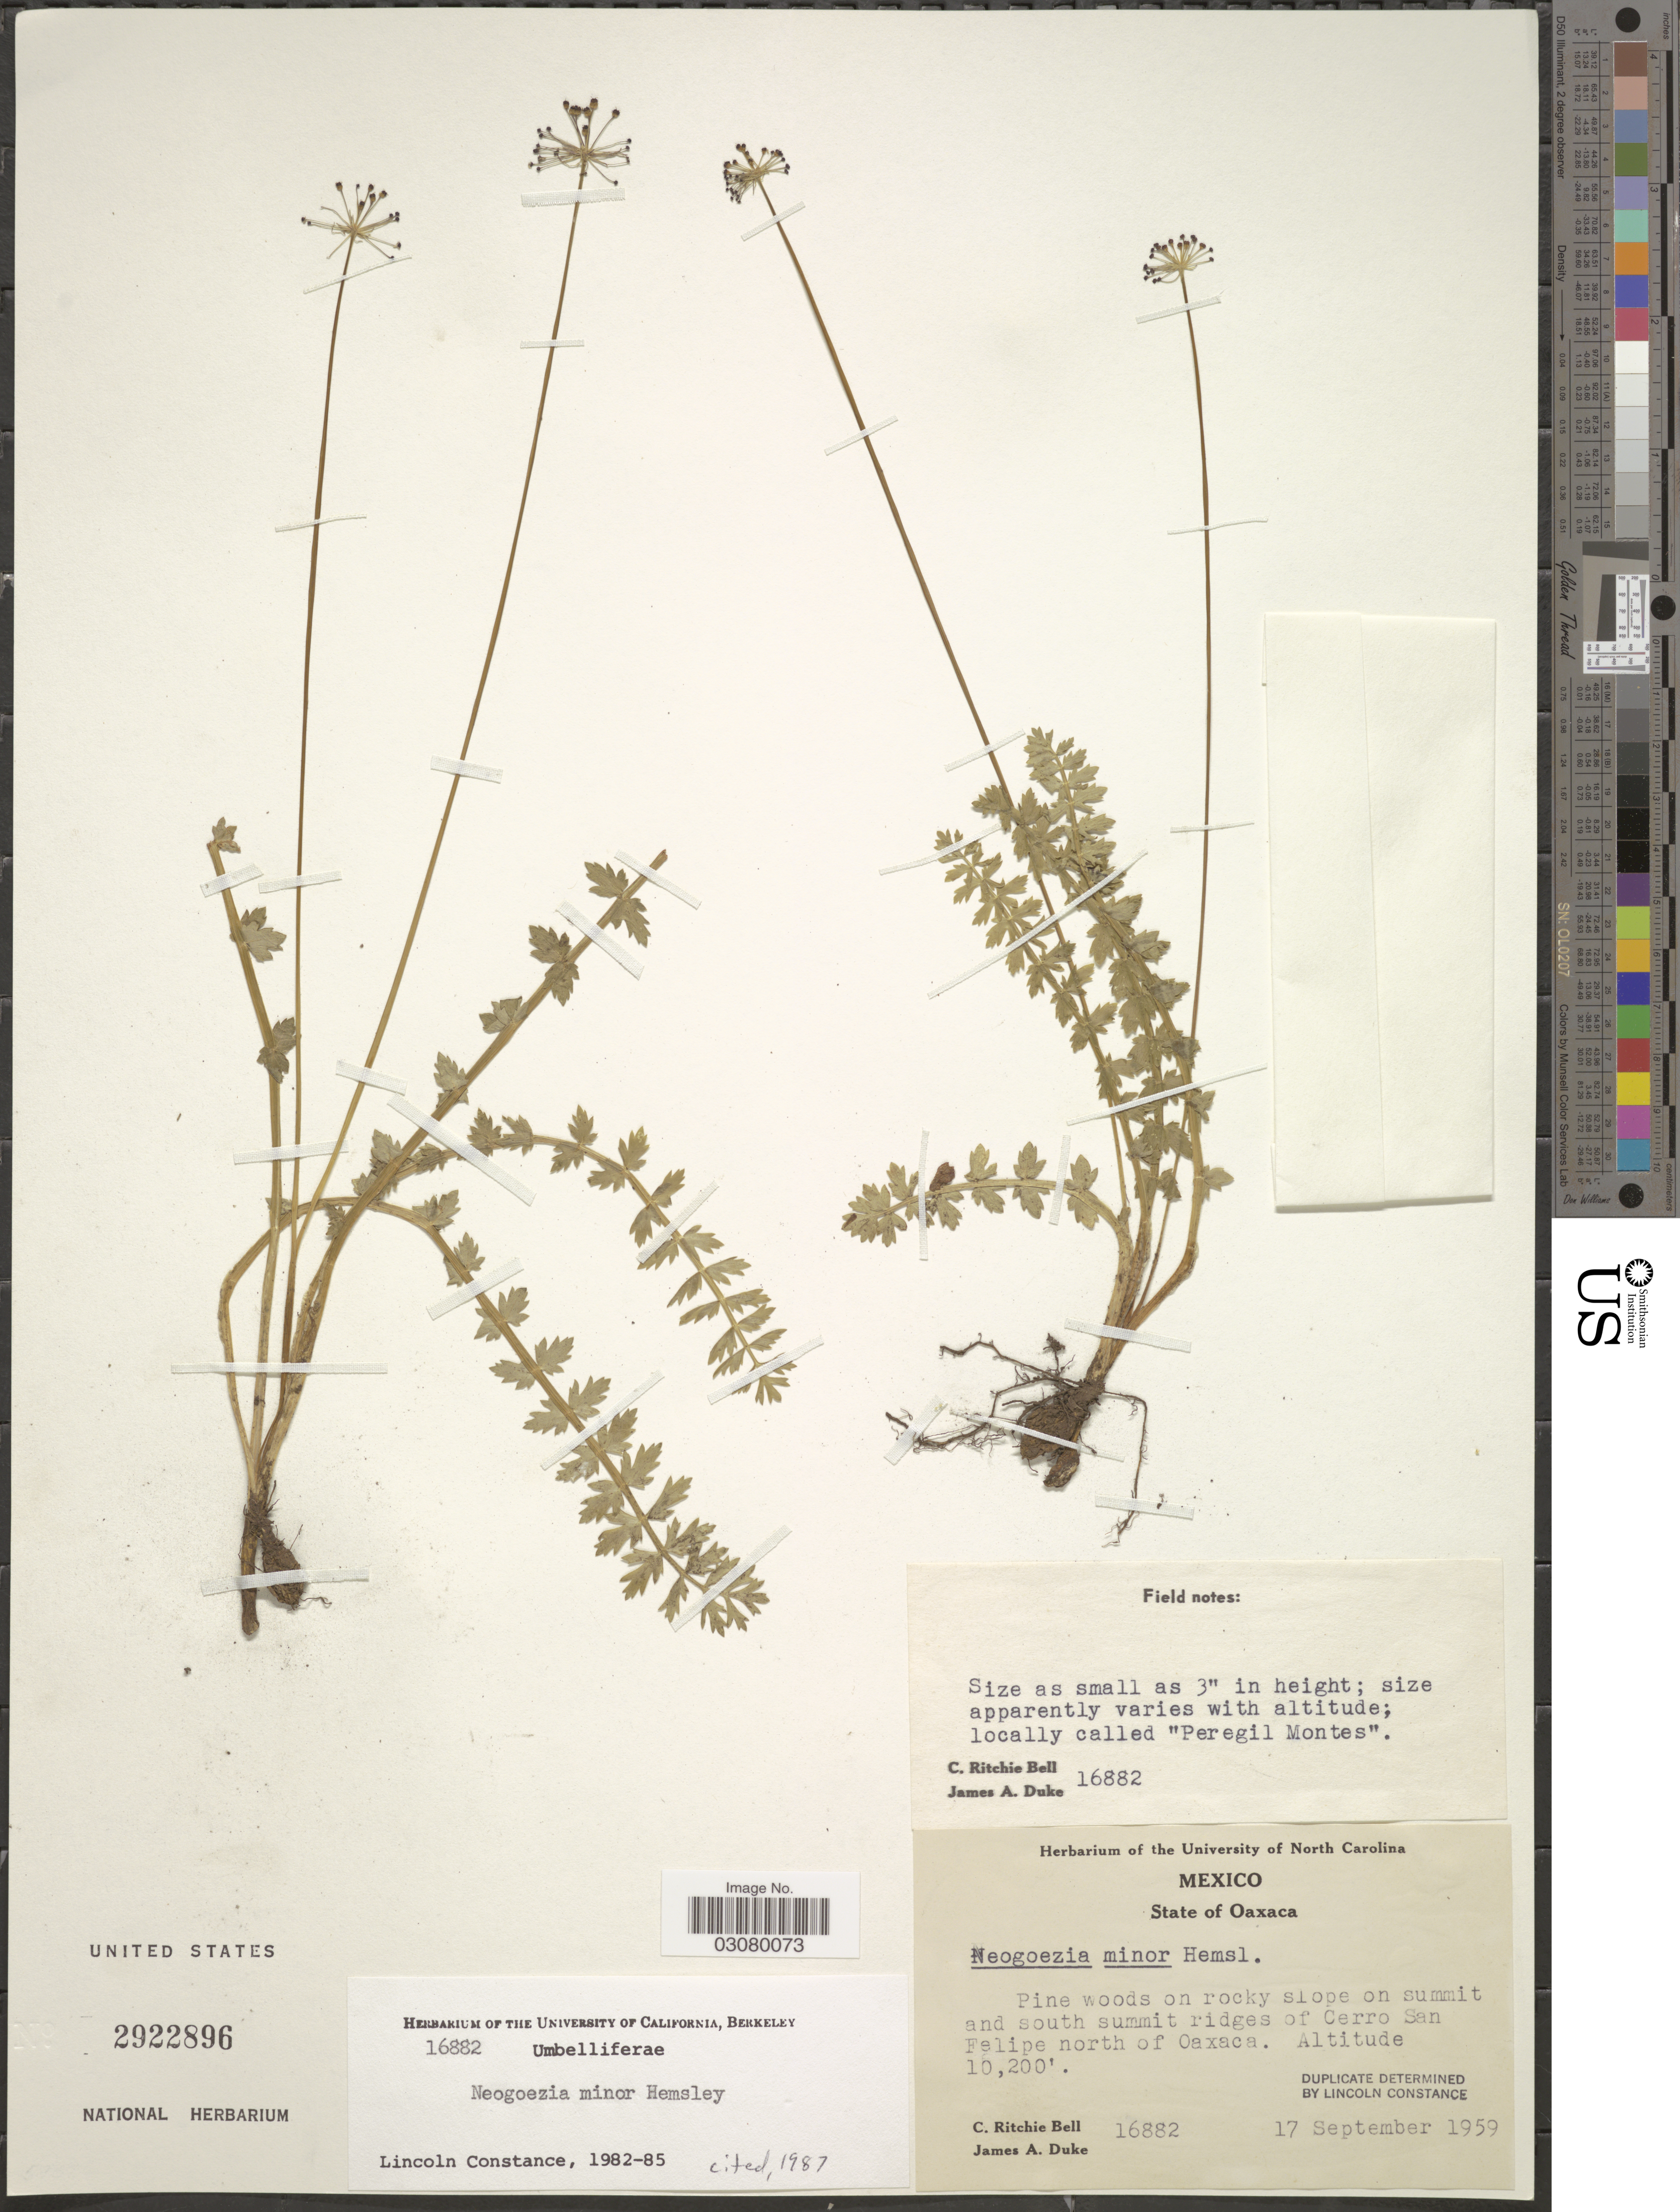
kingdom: Plantae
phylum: Tracheophyta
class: Magnoliopsida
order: Apiales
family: Apiaceae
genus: Neogoezia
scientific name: Neogoezia minor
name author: Hemsl.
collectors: C. R. Bell & J. A. Duke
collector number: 16882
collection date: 1959-09-17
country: Mexico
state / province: Oaxaca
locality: Slope on summit and south summit ridges of Cerro San Felipe north of Oaxaca.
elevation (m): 3109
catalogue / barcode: US 2922896